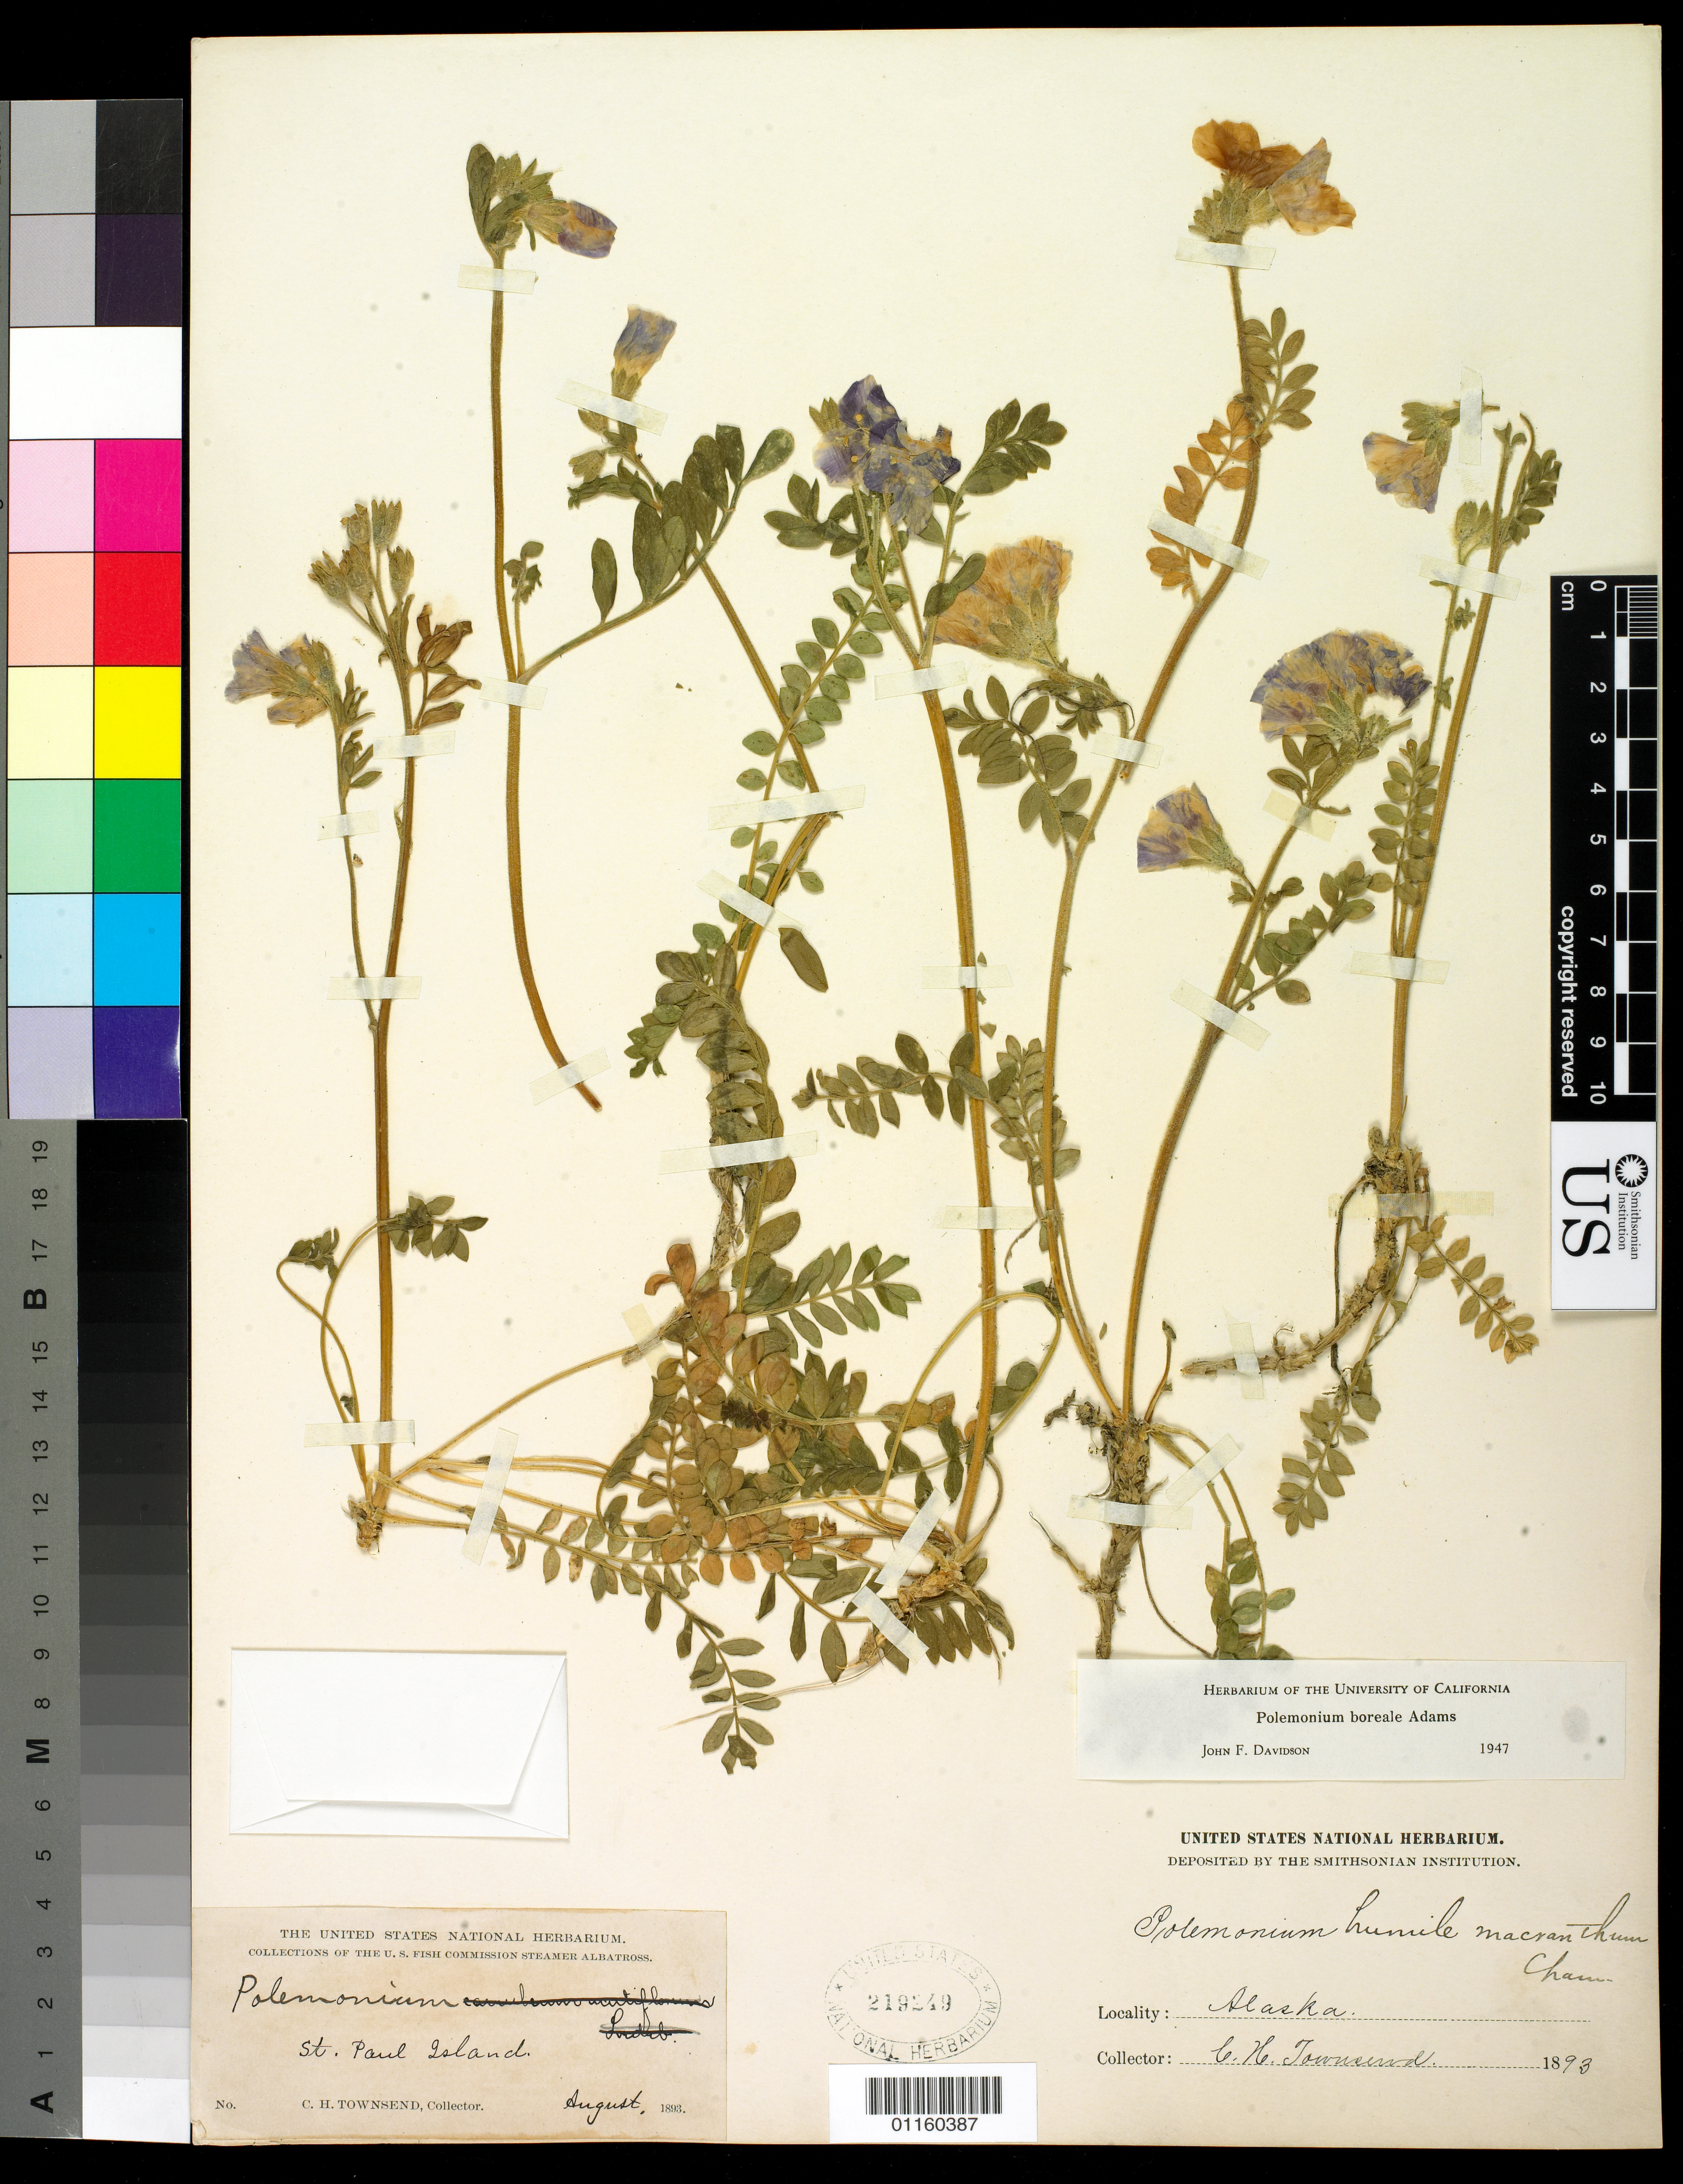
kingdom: Plantae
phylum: Tracheophyta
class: Magnoliopsida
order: Ericales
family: Polemoniaceae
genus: Polemonium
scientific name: Polemonium boreale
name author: Adams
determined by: Davidson, J. F.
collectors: C. H. Townsend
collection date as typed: Aug 1893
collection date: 1893-08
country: United States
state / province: Alaska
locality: St. Paul Island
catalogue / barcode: US 219249